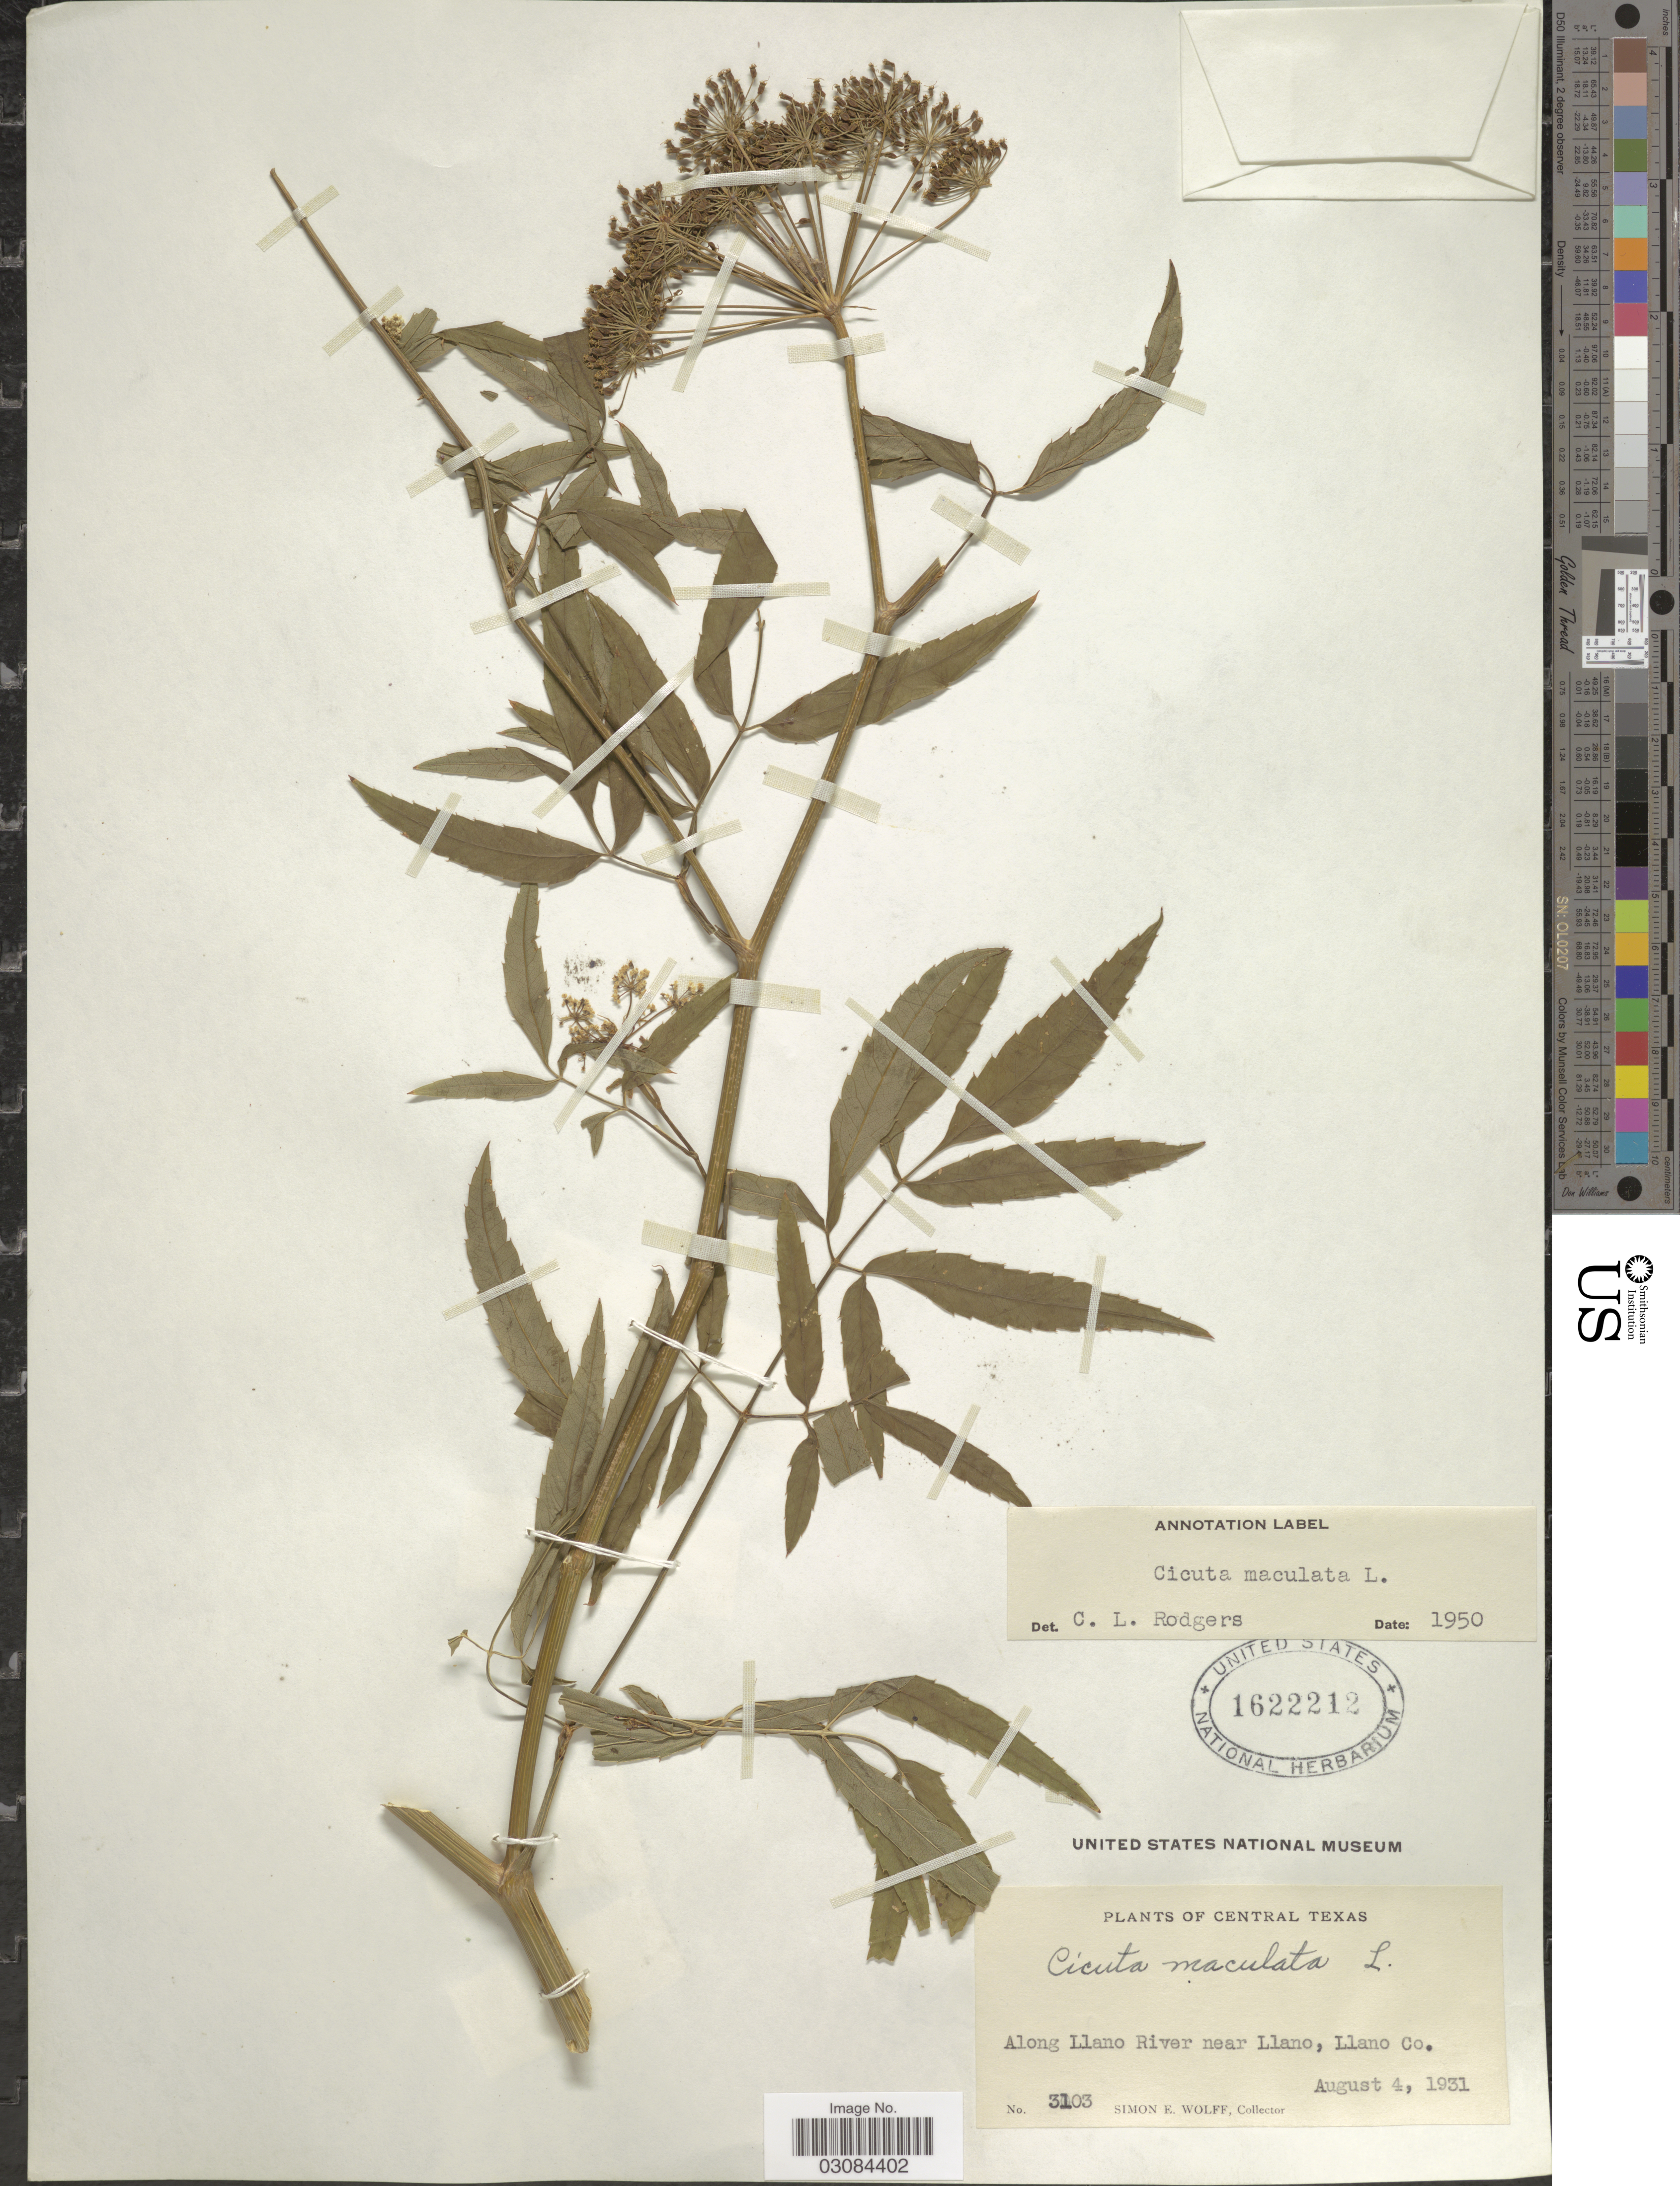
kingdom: Plantae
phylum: Tracheophyta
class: Magnoliopsida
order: Apiales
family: Apiaceae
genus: Cicuta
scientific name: Cicuta maculata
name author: L.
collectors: S. E. Wolff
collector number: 3103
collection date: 1931-08-04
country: United States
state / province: Texas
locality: Central Texas. Along Llano River near Llano, Llano Co.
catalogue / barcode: US 1622212